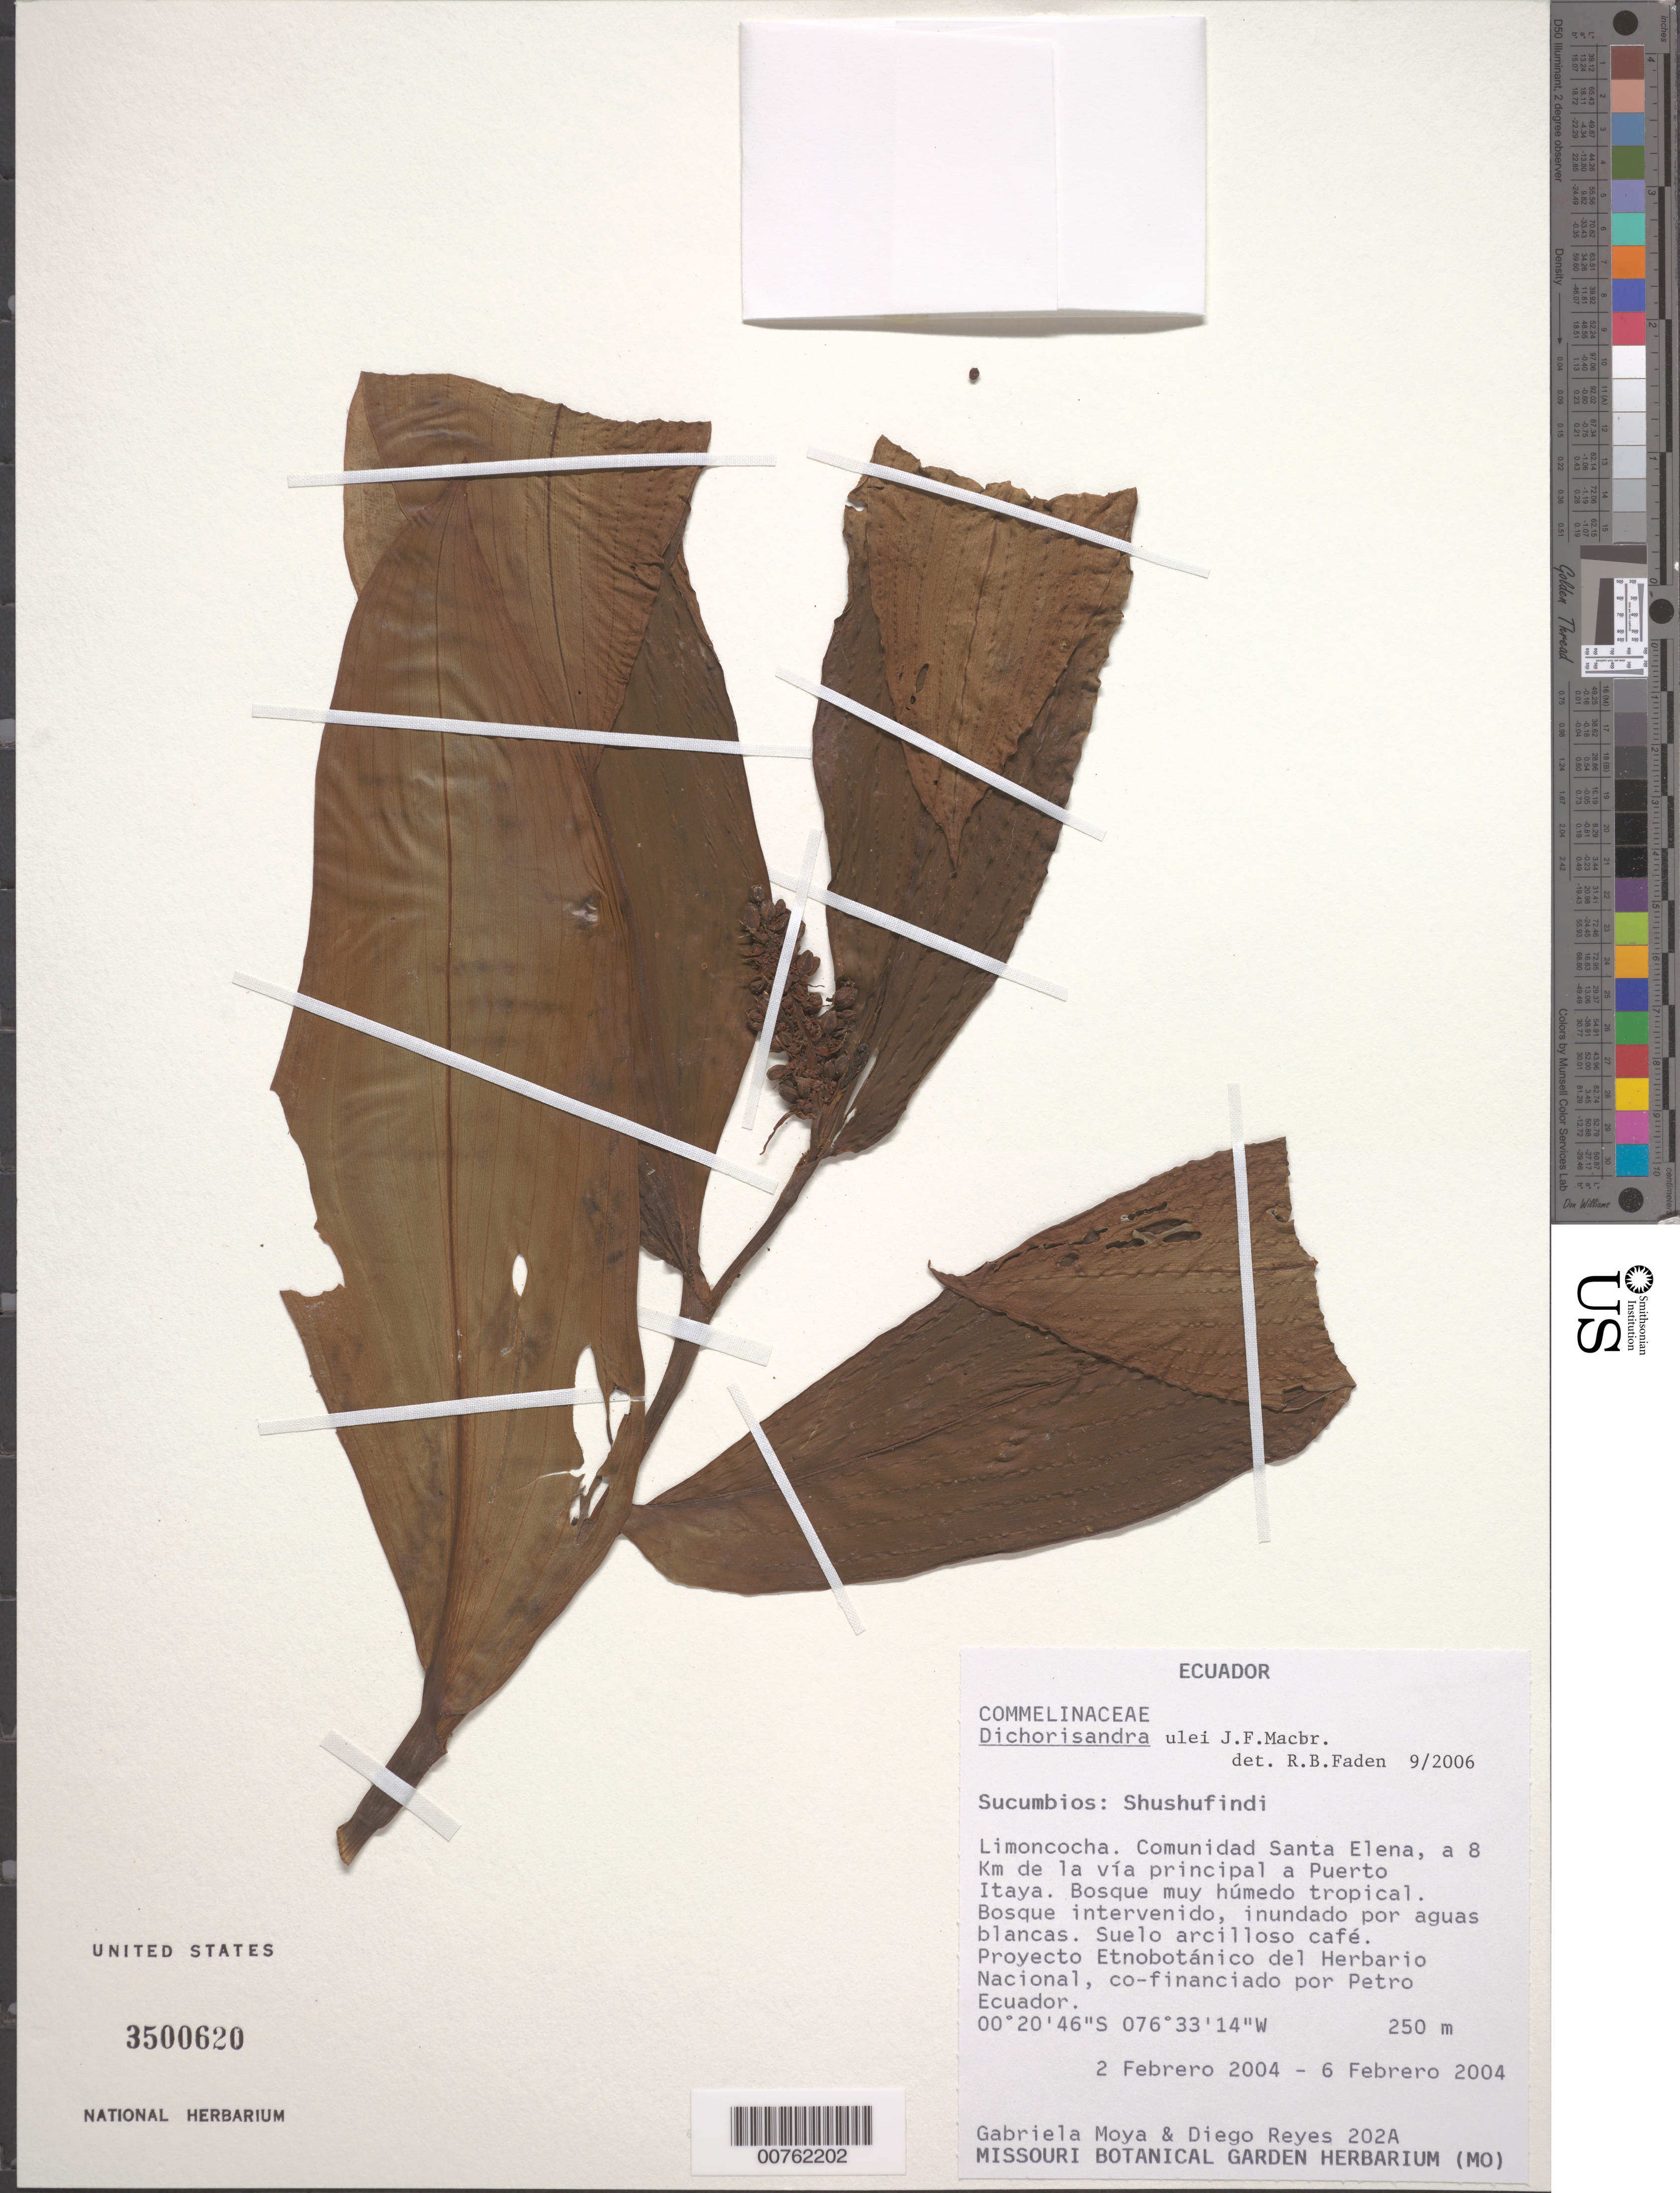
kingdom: Plantae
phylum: Tracheophyta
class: Liliopsida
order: Commelinales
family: Commelinaceae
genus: Dichorisandra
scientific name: Dichorisandra hexandra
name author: (Aubl.) Standl.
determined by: Faden, Robert B., (US), Smithsonian Institution - National Museum of Natural History (UNITED STATES)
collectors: G. Moya & D. Reyes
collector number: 202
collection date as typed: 02-06 Feb 2004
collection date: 2004-02-02/2004-02-06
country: Ecuador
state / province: Sucumbíos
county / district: Shushufindi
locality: Limoncocha. Comunidad Santa Elena, a 8 km de la via principal a Puerto Itaya. Bosque muy humedo tropical. Bosque intervenido, inundado por aguas blancas. Suelo arcilloso cafe. Proyecto EtnoBotanico del HerbaRio Nacional, co-financIado por PetroEcuador.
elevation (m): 250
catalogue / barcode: US 3500621-2